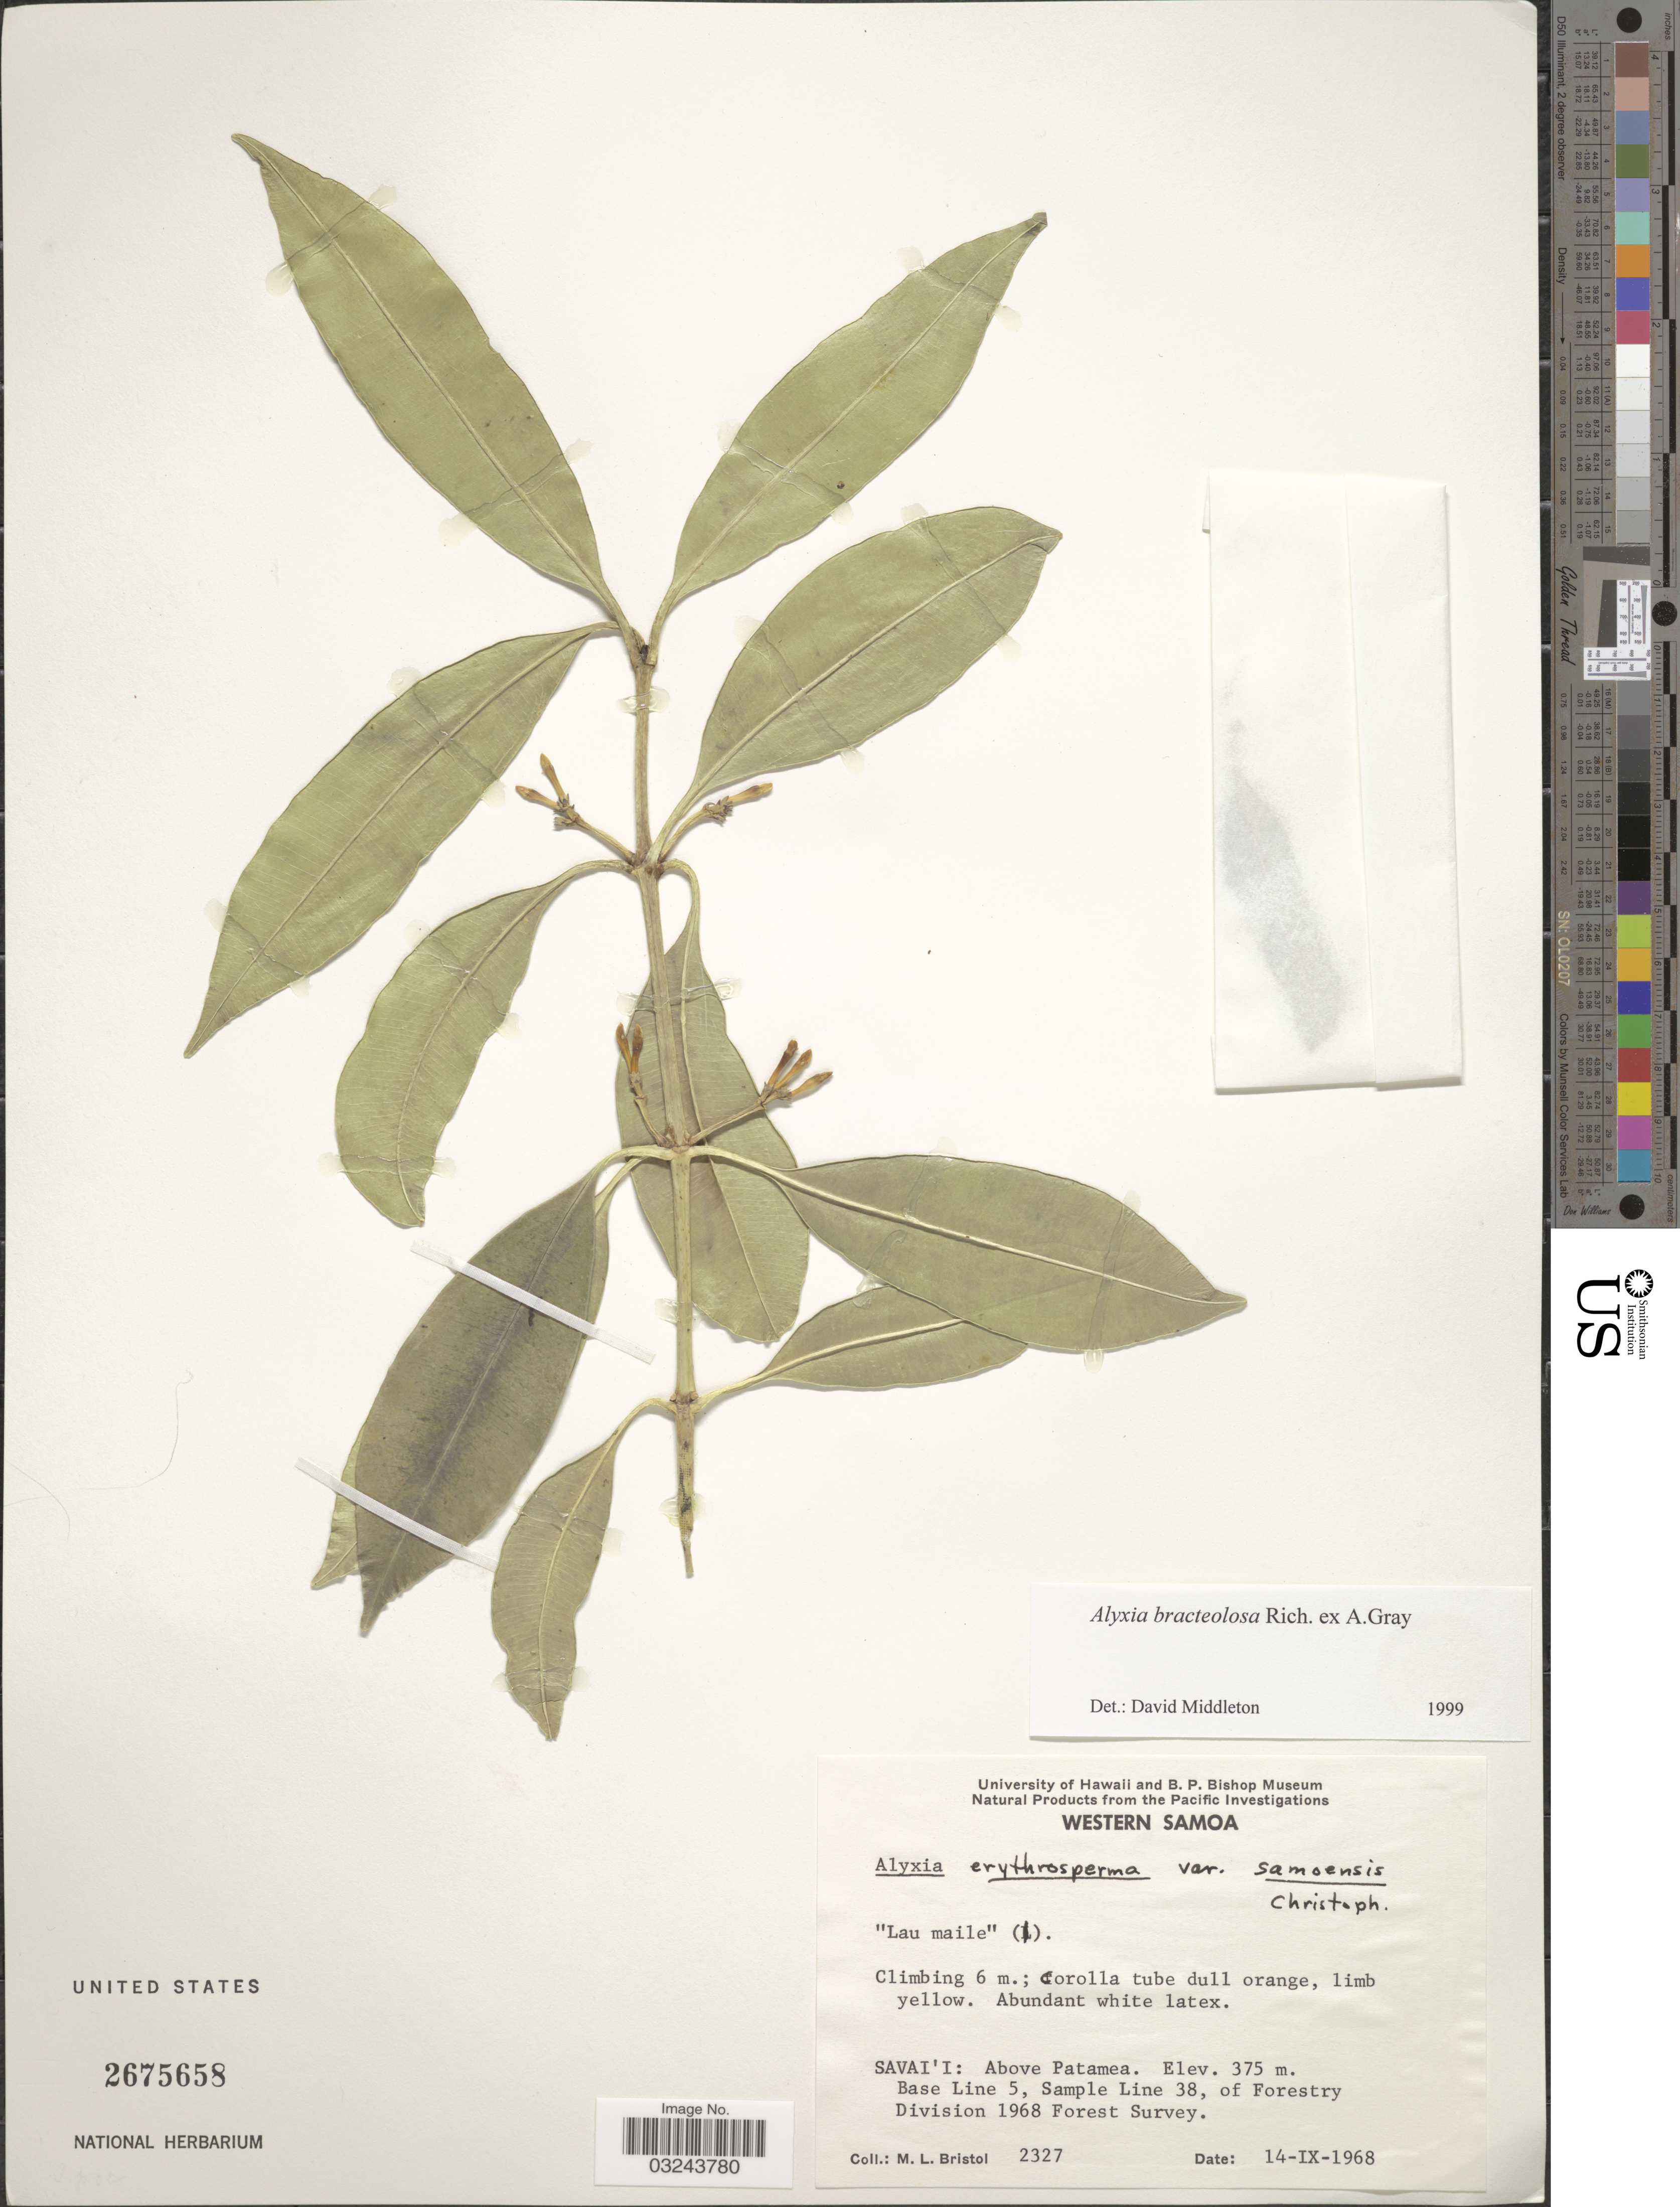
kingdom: Plantae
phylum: Tracheophyta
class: Magnoliopsida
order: Gentianales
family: Apocynaceae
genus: Alyxia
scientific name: Alyxia bracteolosa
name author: W.P. Rich ex A. Gray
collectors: M. L. Bristol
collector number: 2327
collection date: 1968-09-14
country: Samoa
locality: Savai'i: Above Patamea. Base Line 5, Sample Line, 38, of Forestry Division 1968 Forest Survey.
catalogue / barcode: US 2675658